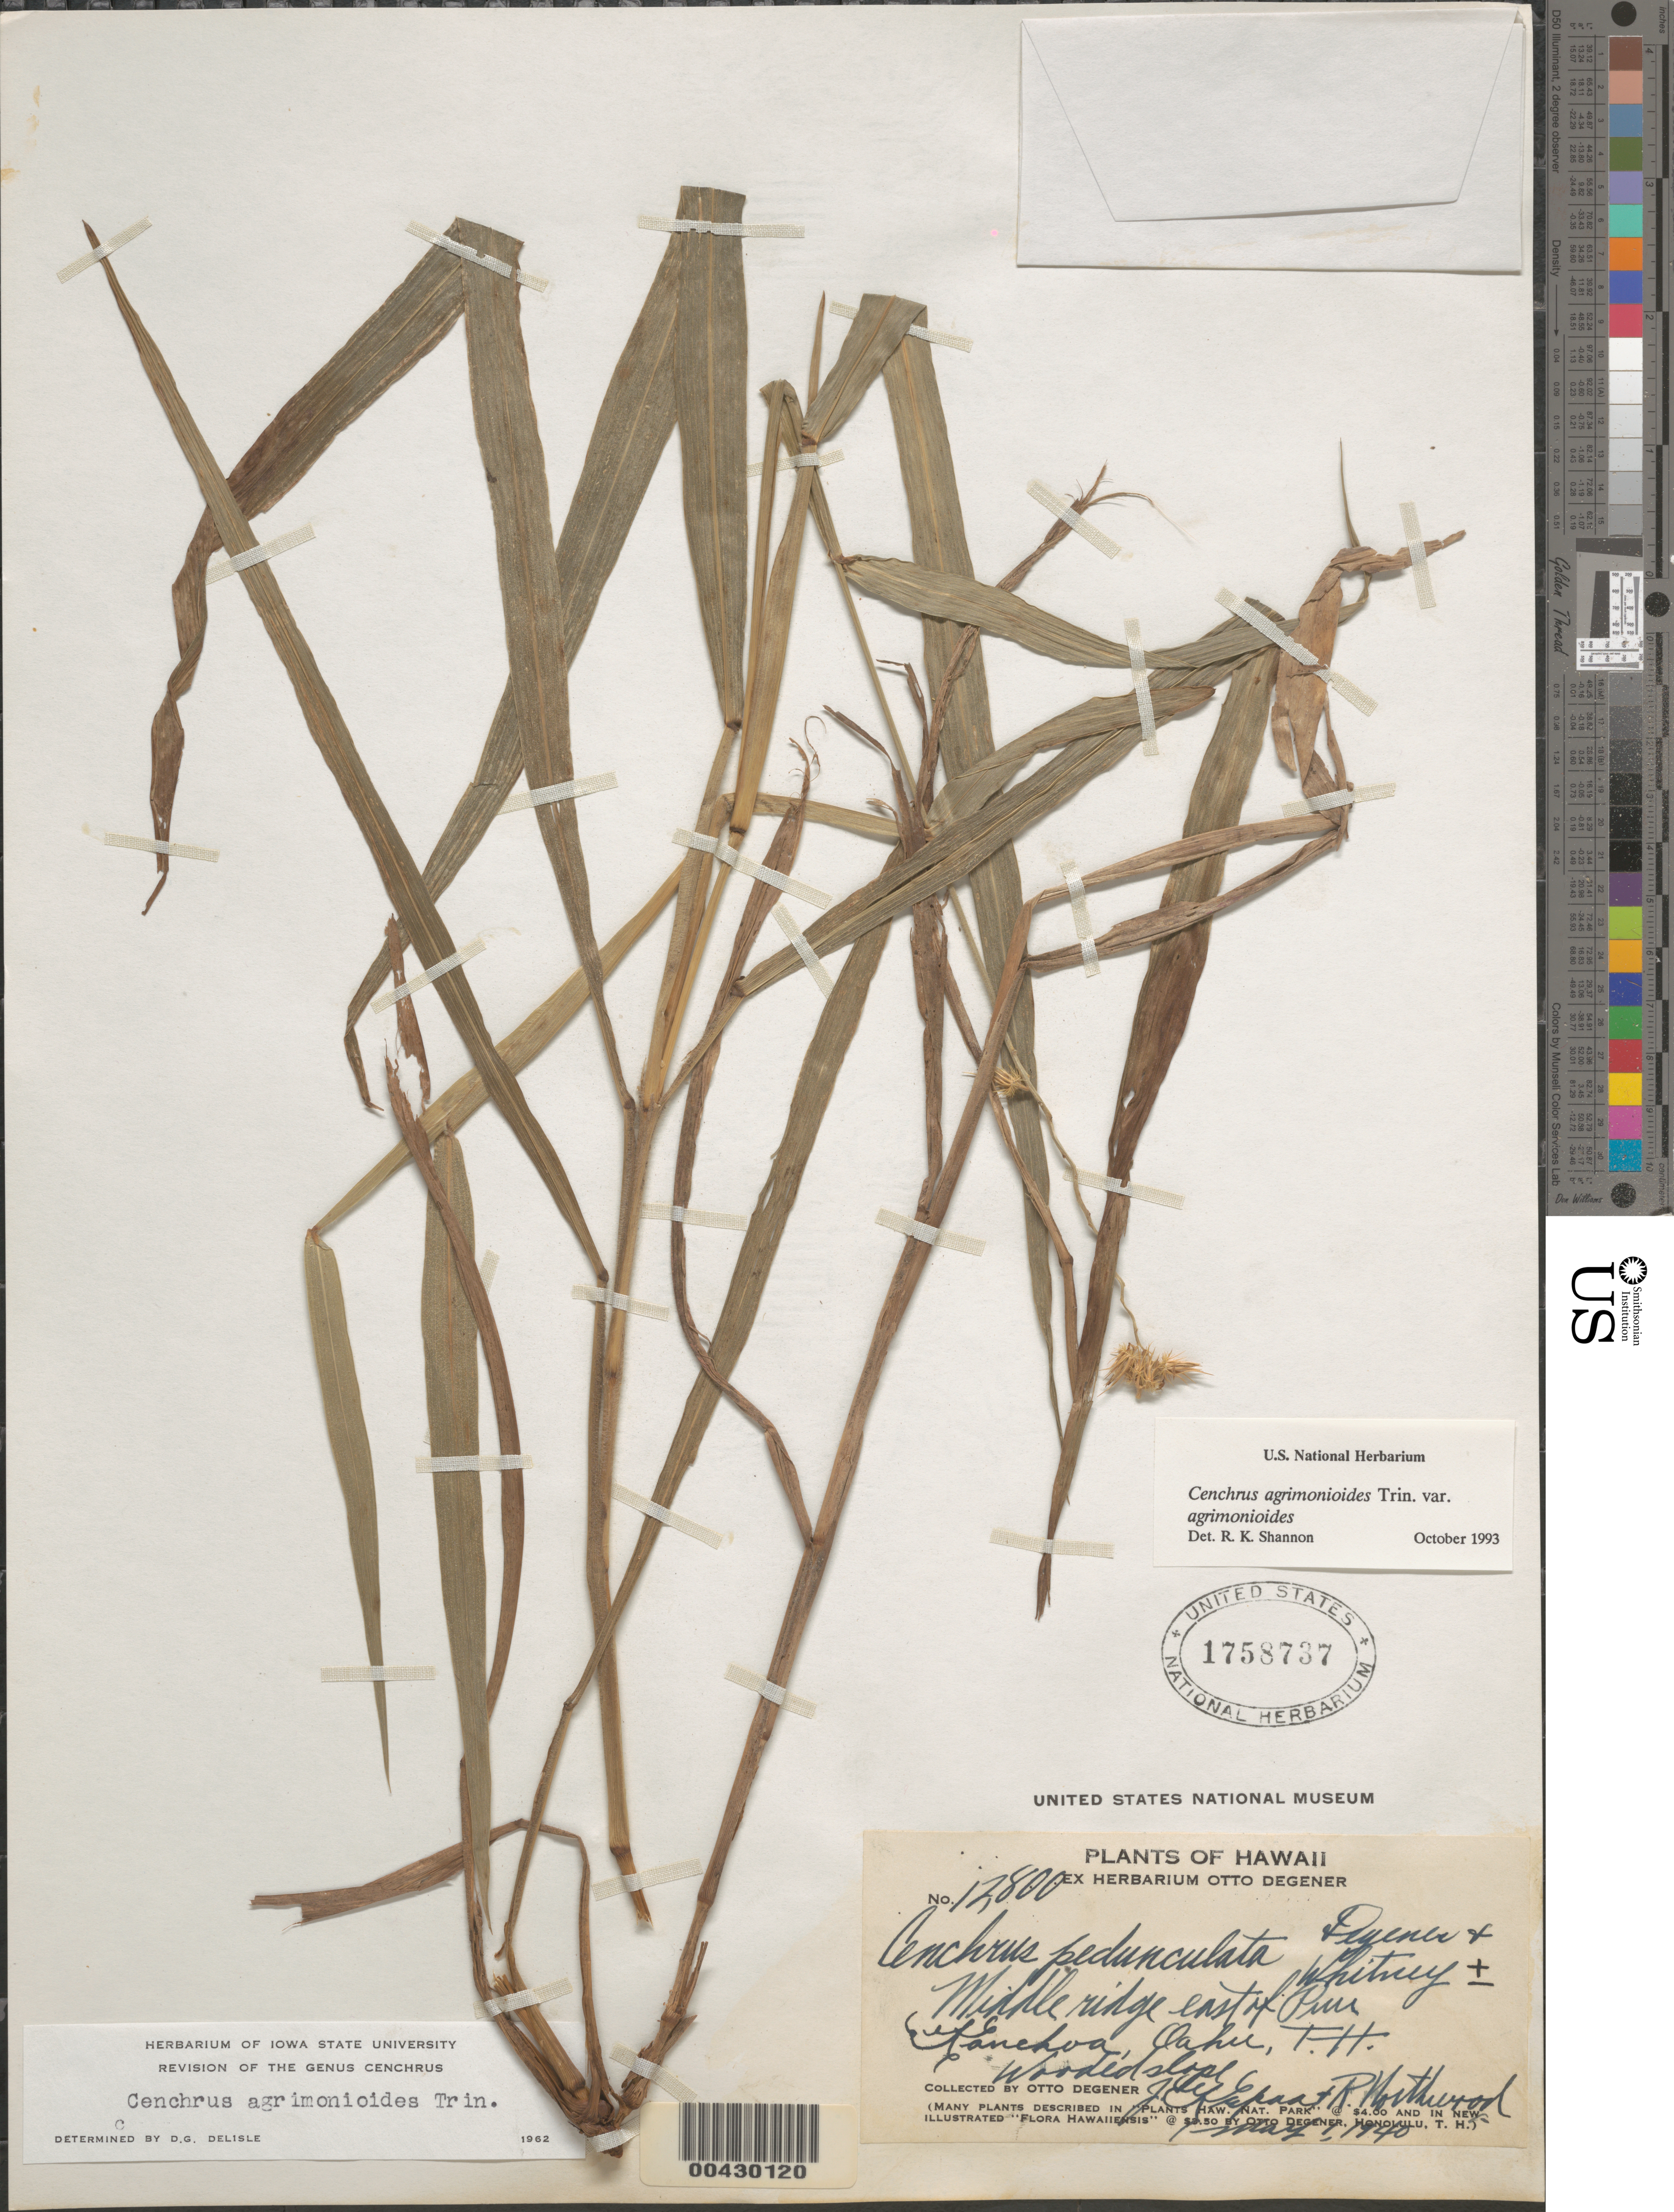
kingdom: Plantae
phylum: Tracheophyta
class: Liliopsida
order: Poales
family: Poaceae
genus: Cenchrus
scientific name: Cenchrus agrimonioides var. agrimonioides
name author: Trin.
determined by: Shannon, R. K., (UNITED STATES)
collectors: O. Degener, J. Kepaa & R. Northwood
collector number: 12800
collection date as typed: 1 May 1940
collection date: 1940-05-01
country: United States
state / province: Hawaii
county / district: Honolulu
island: Oahu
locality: Middle ridge east of Puu Kanehoa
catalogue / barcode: US 1758737